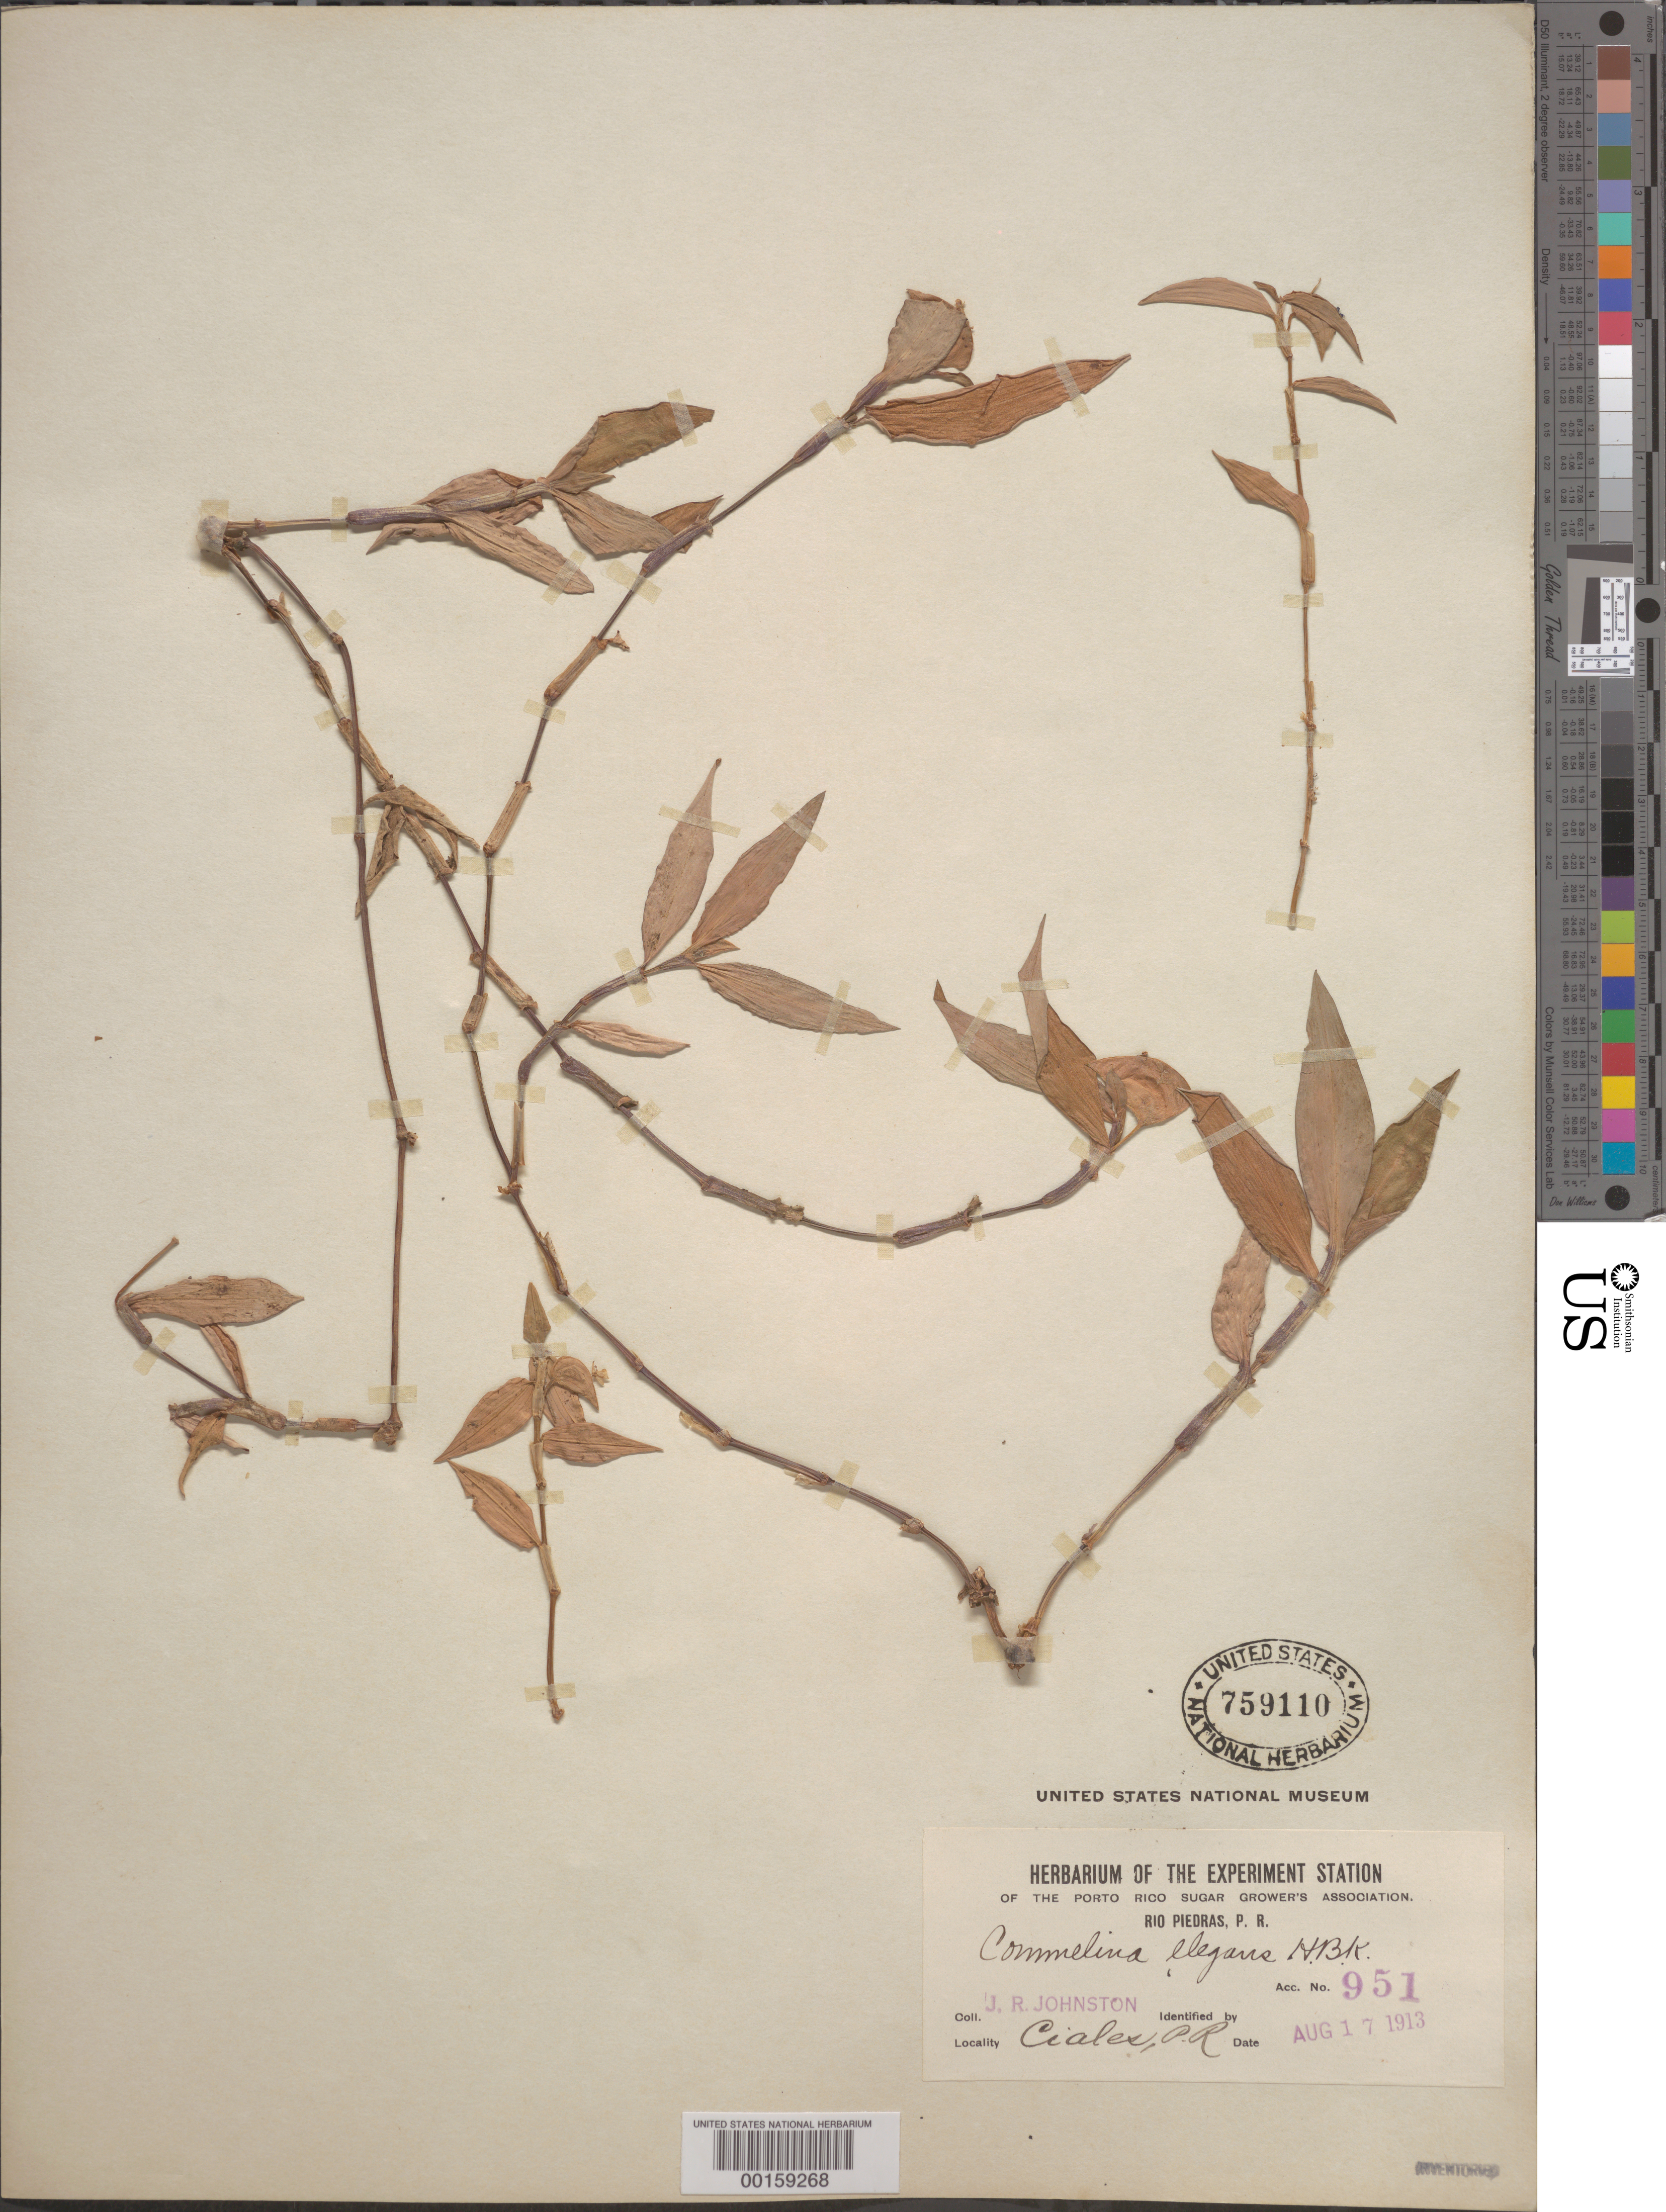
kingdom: Plantae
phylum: Tracheophyta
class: Liliopsida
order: Commelinales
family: Commelinaceae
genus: Commelina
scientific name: Commelina erecta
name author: L.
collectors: J. Johnston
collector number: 951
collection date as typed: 17 Aug 1913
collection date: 1913-08-17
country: Puerto Rico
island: Greater Antilles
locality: Ciales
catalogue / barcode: US 759110